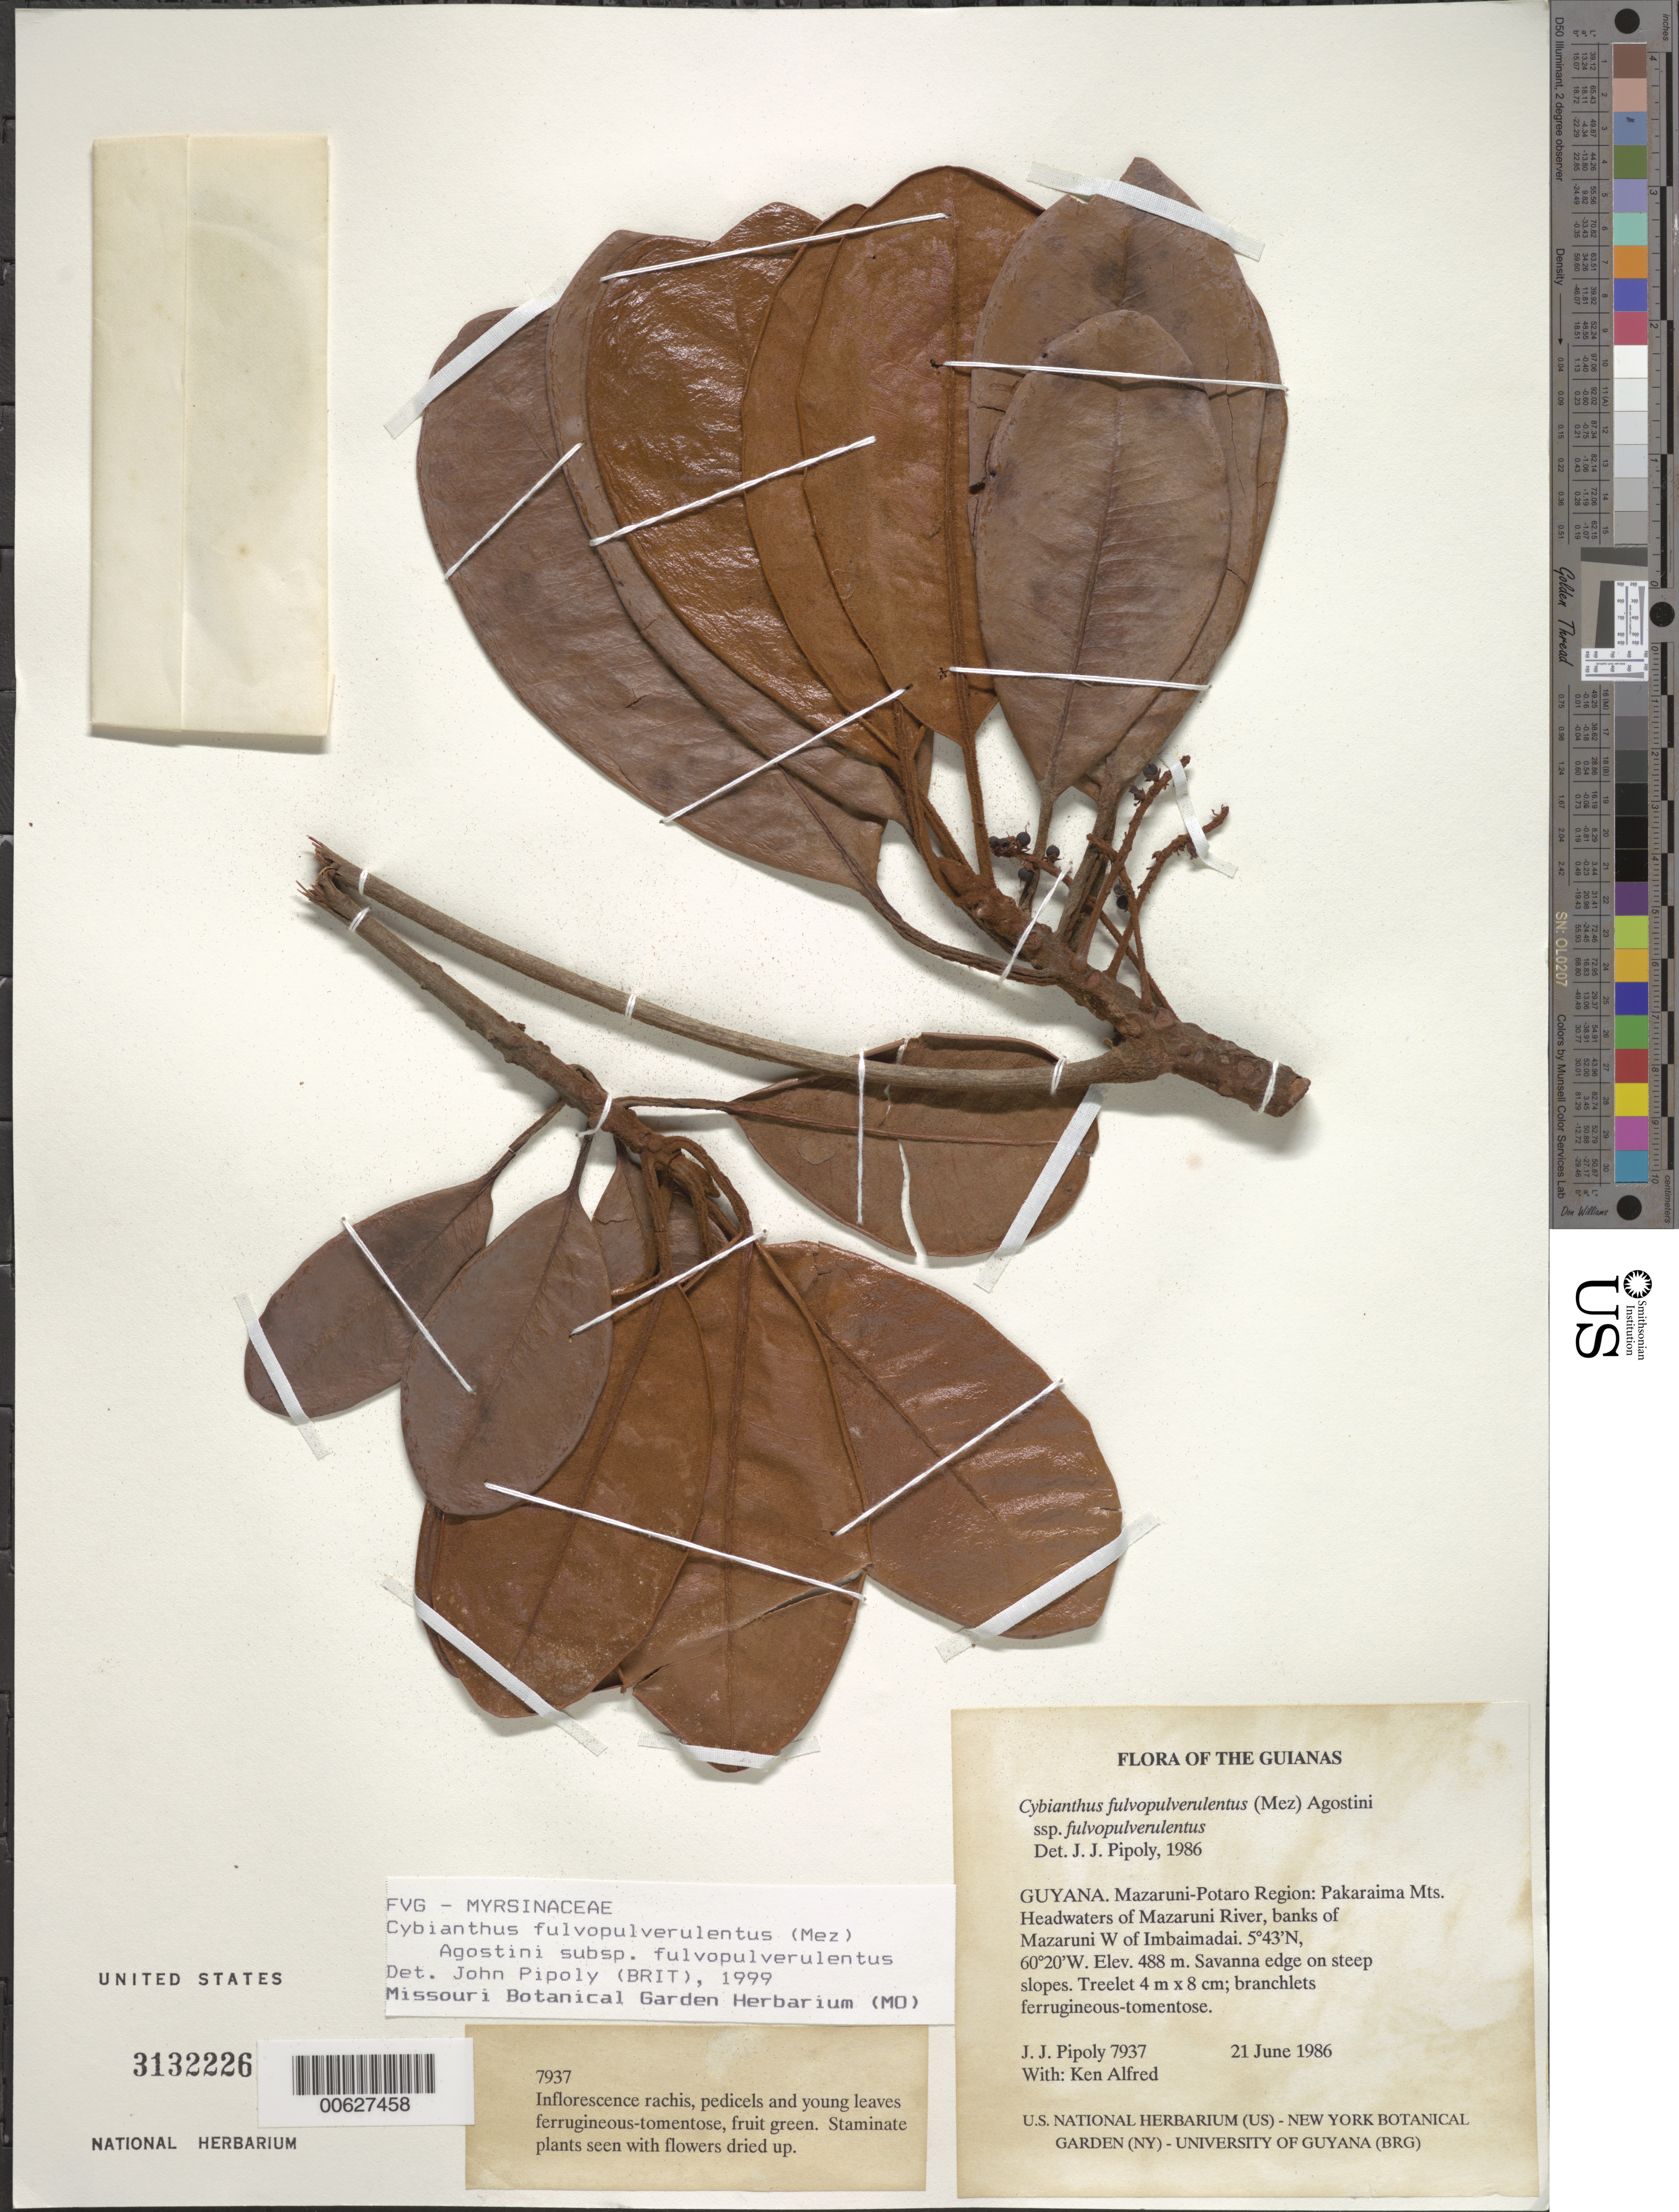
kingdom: Plantae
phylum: Tracheophyta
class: Magnoliopsida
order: Ericales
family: Primulaceae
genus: Cybianthus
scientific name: Cybianthus fulvopulverulentus subsp. fulvopulverulentus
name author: (Mez) G. Agostini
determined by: Pipoly, J. J., III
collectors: J. J. Pipoly & K. Alfred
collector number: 7937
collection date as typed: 21 June 1986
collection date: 1986-06-21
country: Guyana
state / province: Cuyuni-Mazaruni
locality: Pakaraima Mts. Headwaters of Mazaruni River, banks of Mazaruni W of Imbaimadai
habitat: Savanna edge on steep slopes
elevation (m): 488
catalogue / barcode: US 3132226